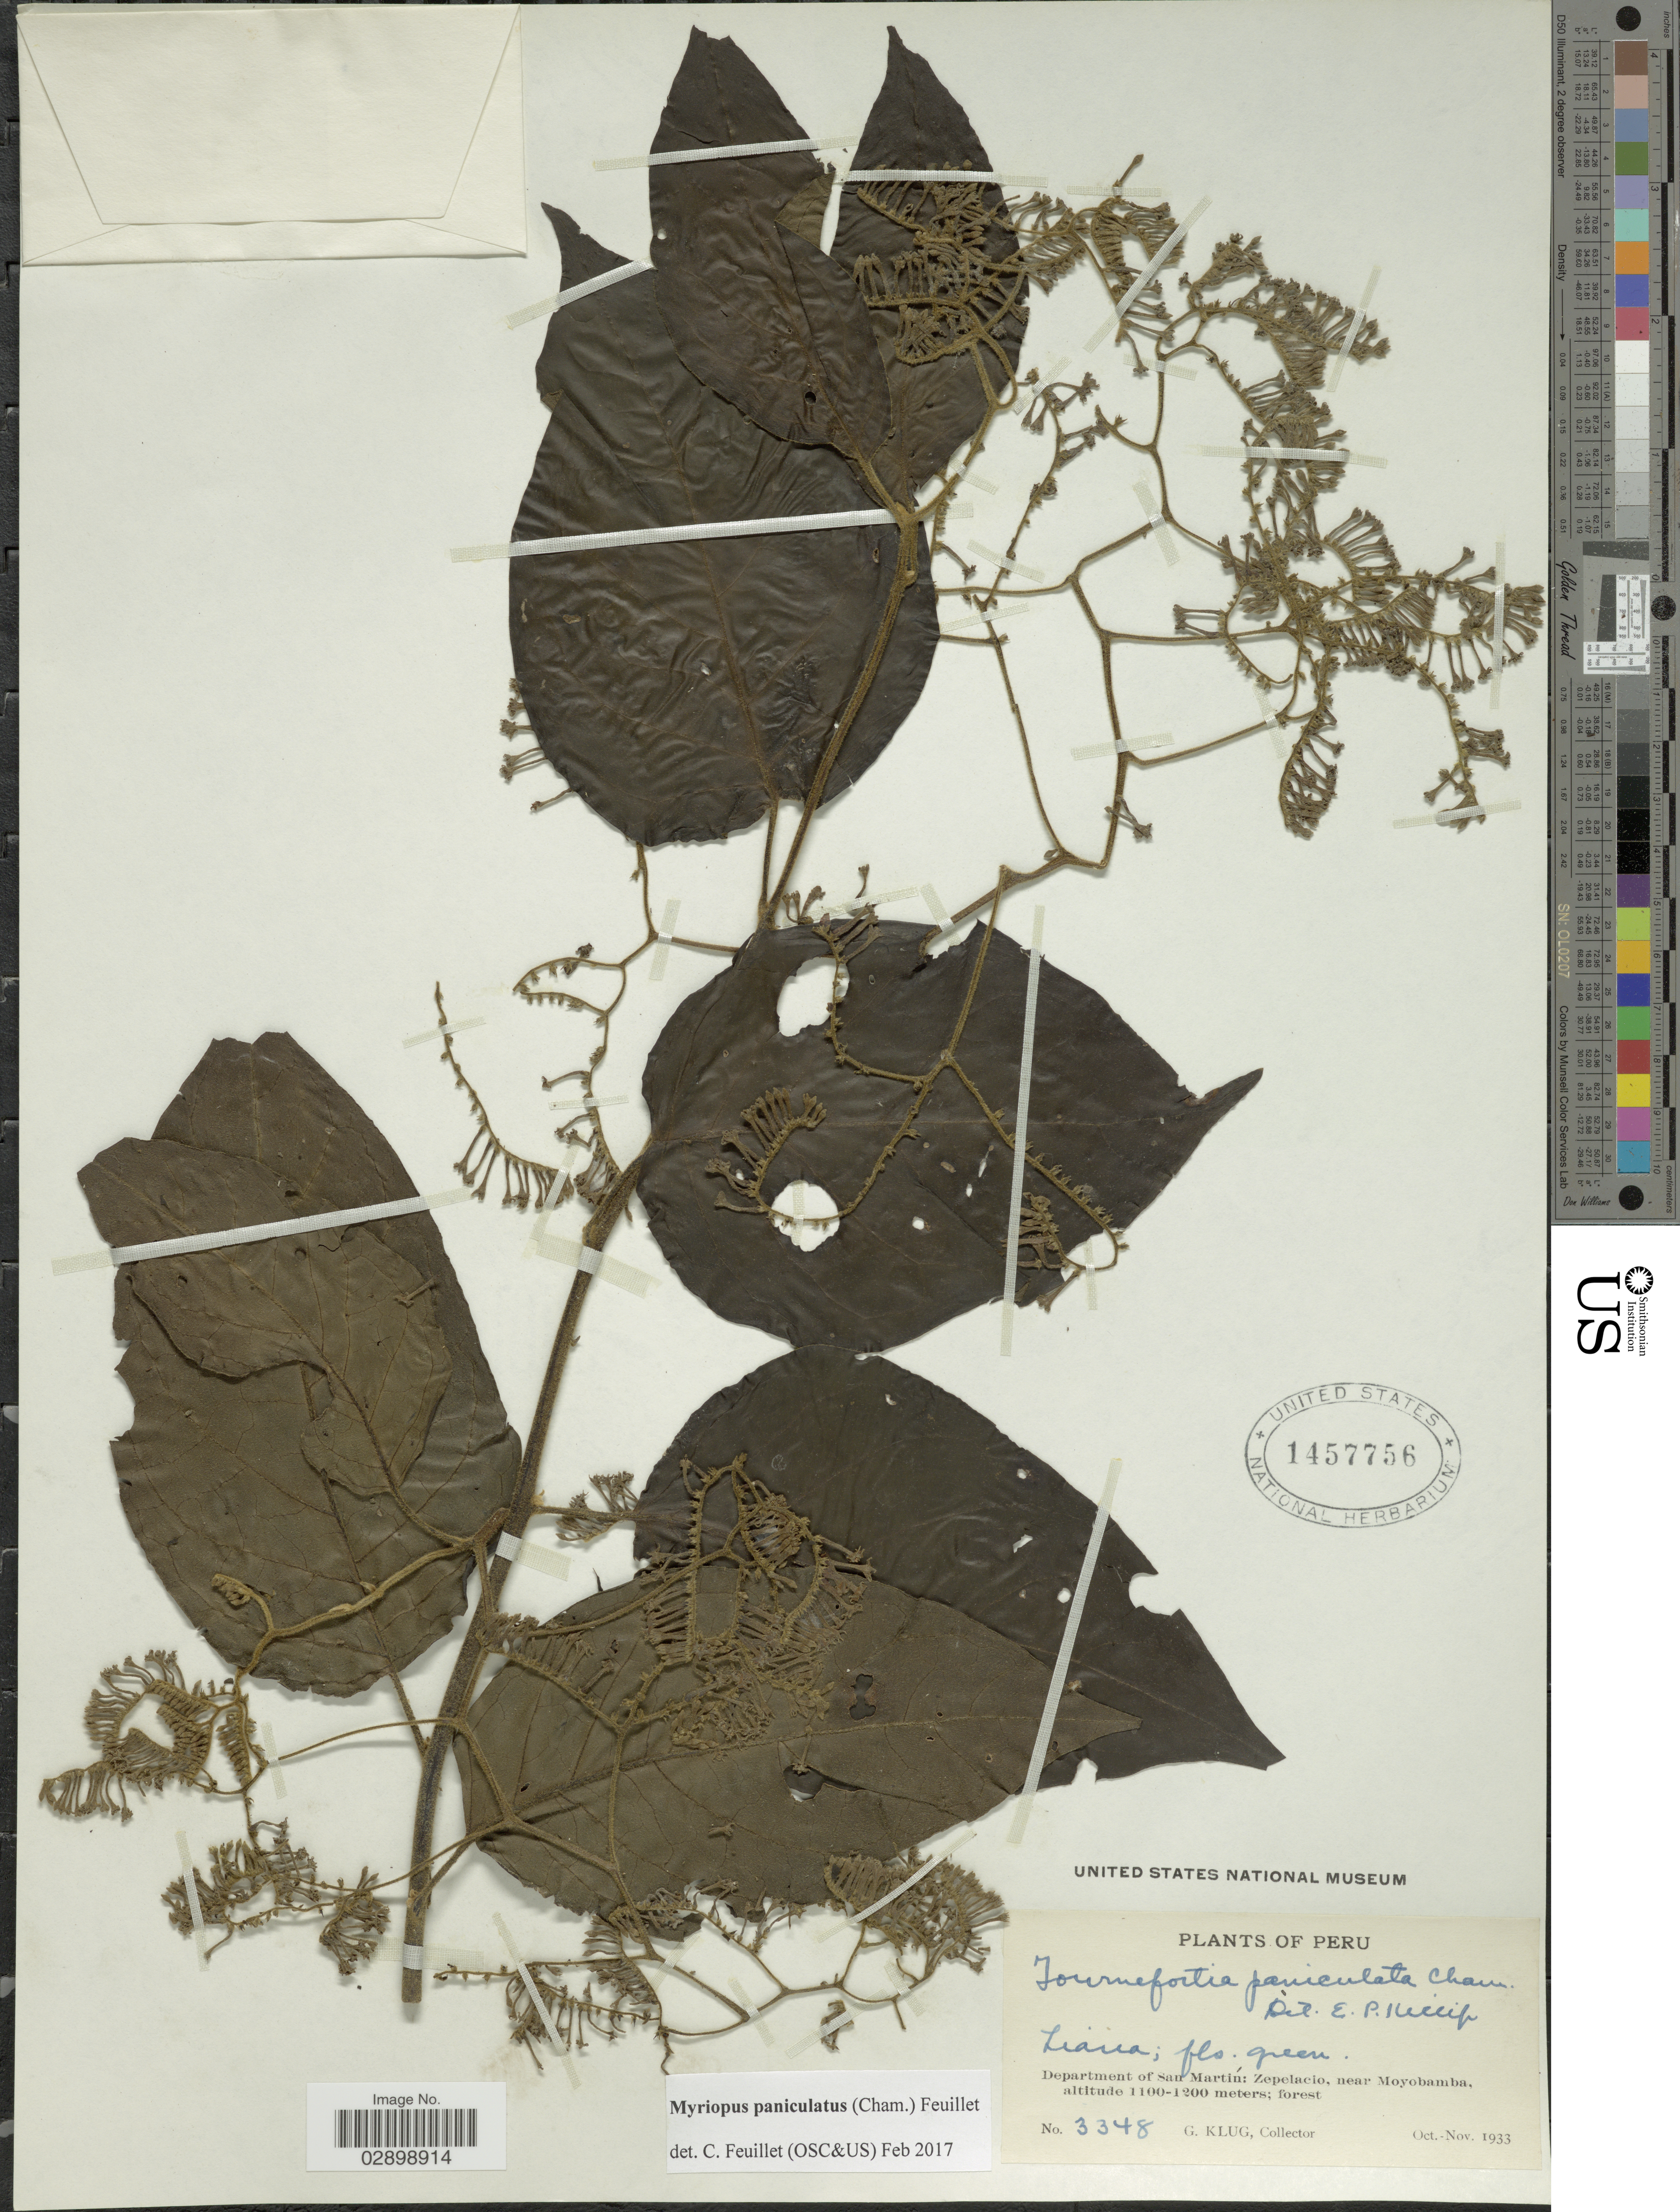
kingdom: Plantae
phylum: Tracheophyta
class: Magnoliopsida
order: Boraginales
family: Heliotropiaceae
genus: Myriopus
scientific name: Myriopus paniculatus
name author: (Cham.) Feuillet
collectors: G. Klug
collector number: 3348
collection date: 1933-10/1933-11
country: Peru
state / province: San Martín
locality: Department of San Martín: Zepelacio, near Moyobamba.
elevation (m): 1100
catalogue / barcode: US 1457756